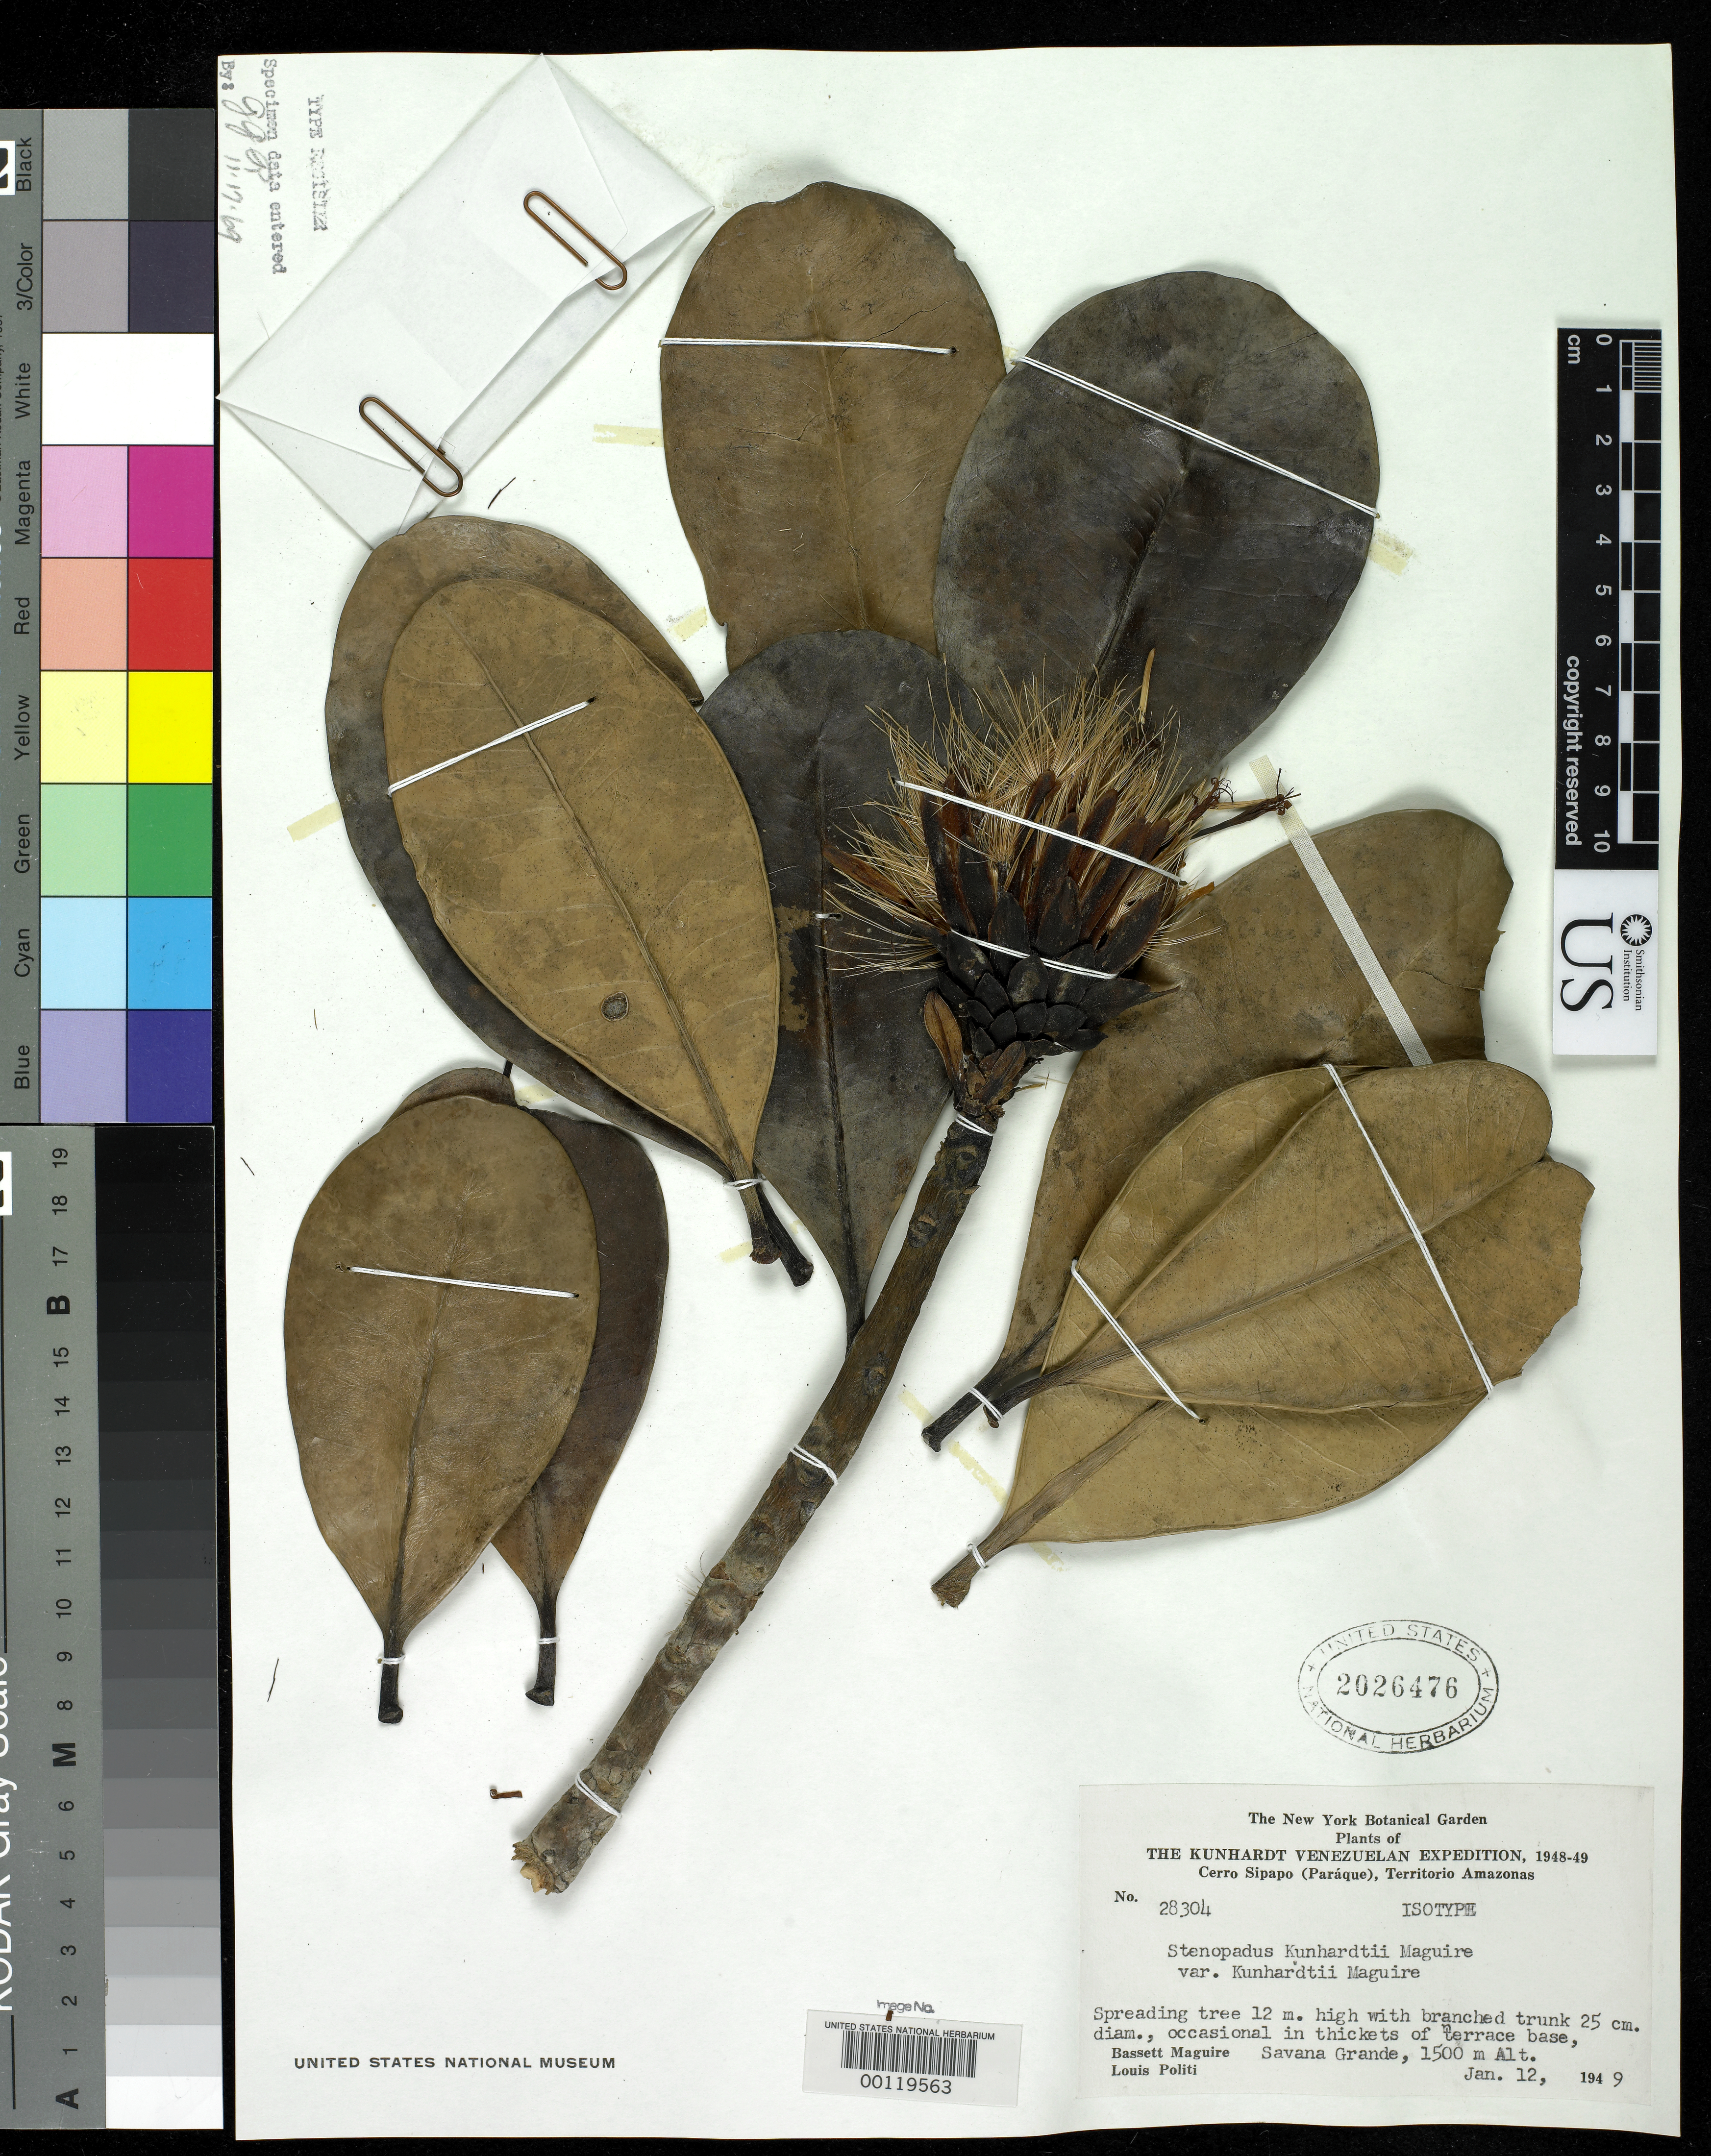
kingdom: Plantae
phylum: Tracheophyta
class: Magnoliopsida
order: Asterales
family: Asteraceae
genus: Stenopadus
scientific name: Stenopadus kunhardii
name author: Maguire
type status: Isotype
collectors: B. Maguire & L. Politi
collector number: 28304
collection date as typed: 12 Jan 1949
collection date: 1949-01-12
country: Venezuela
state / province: Amazonas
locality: Cerro Sipapo.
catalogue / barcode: US 2026476